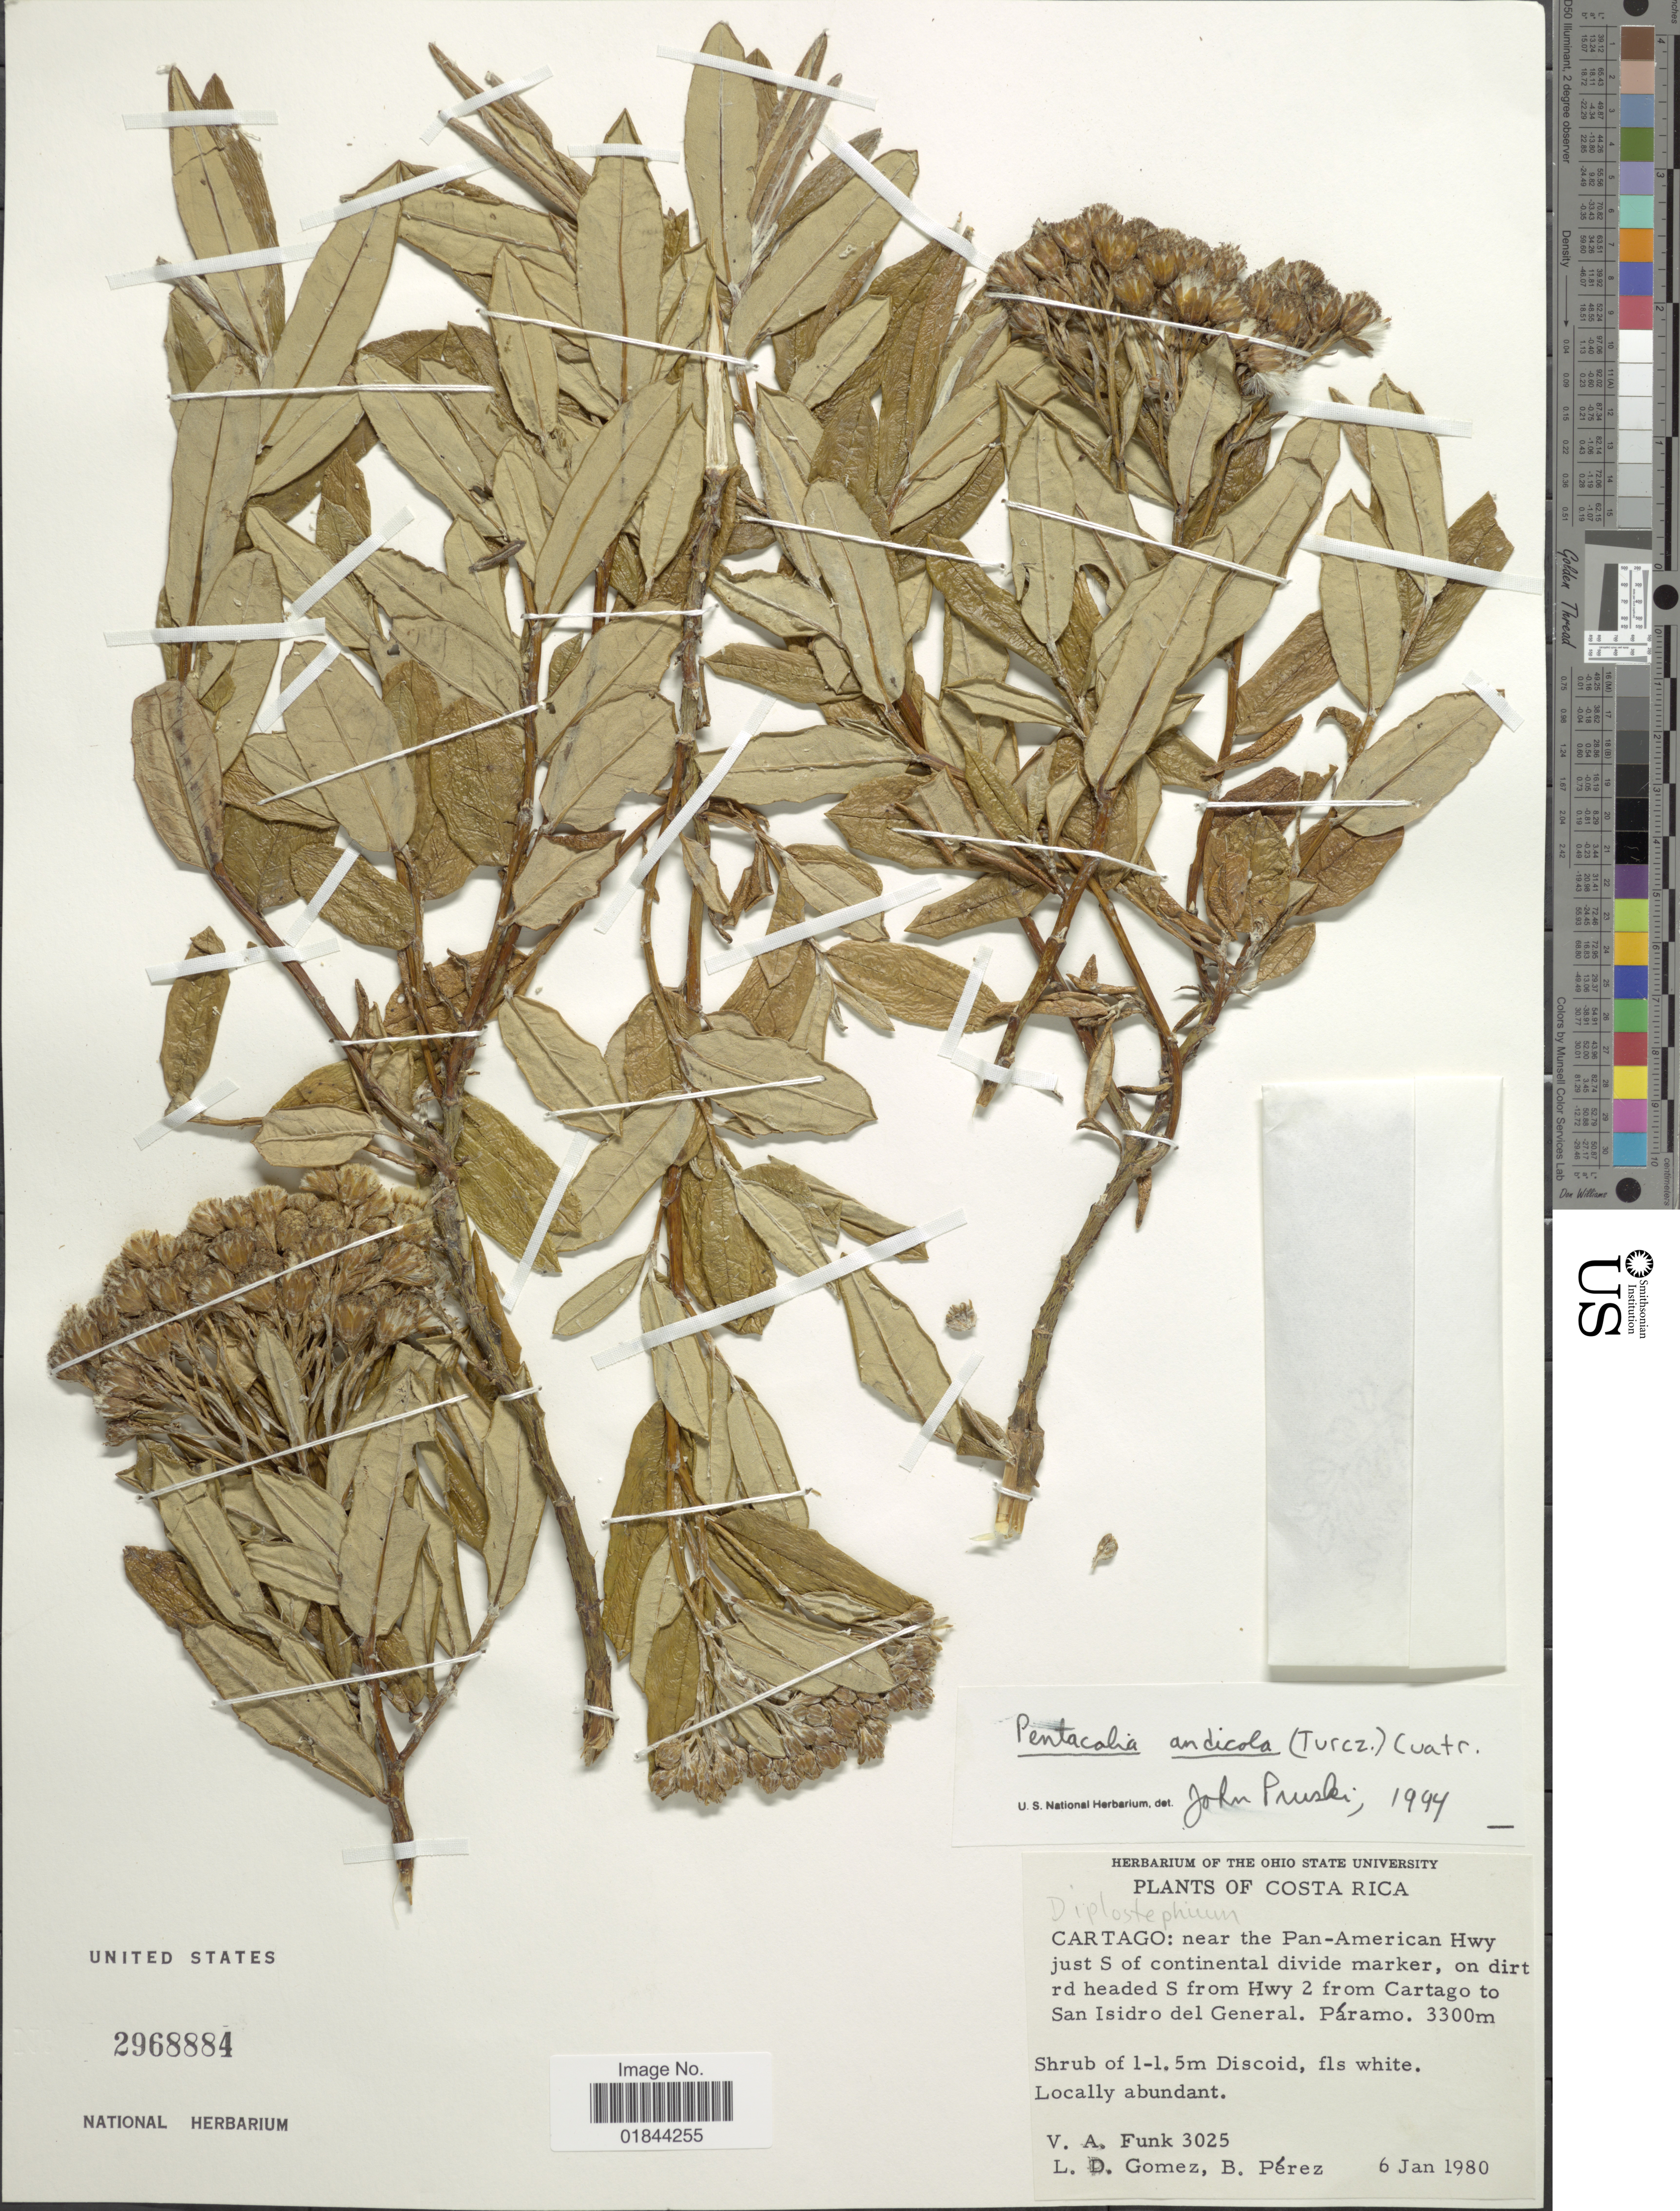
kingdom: Plantae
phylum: Tracheophyta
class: Magnoliopsida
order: Asterales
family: Asteraceae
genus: Pentacalia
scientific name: Pentacalia andicola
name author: (Turcz.) Cuatrec.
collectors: V. Funk, L. Gomez & B. Pérez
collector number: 3025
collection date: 1980-01-06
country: Costa Rica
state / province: Cartago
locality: Near the Pan-American Hwy just S of continental divide marker, on dirt rd headed S from Hwy 2 from Cartago to San Isidro del General. Paramo.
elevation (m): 3300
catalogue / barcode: US 2968884